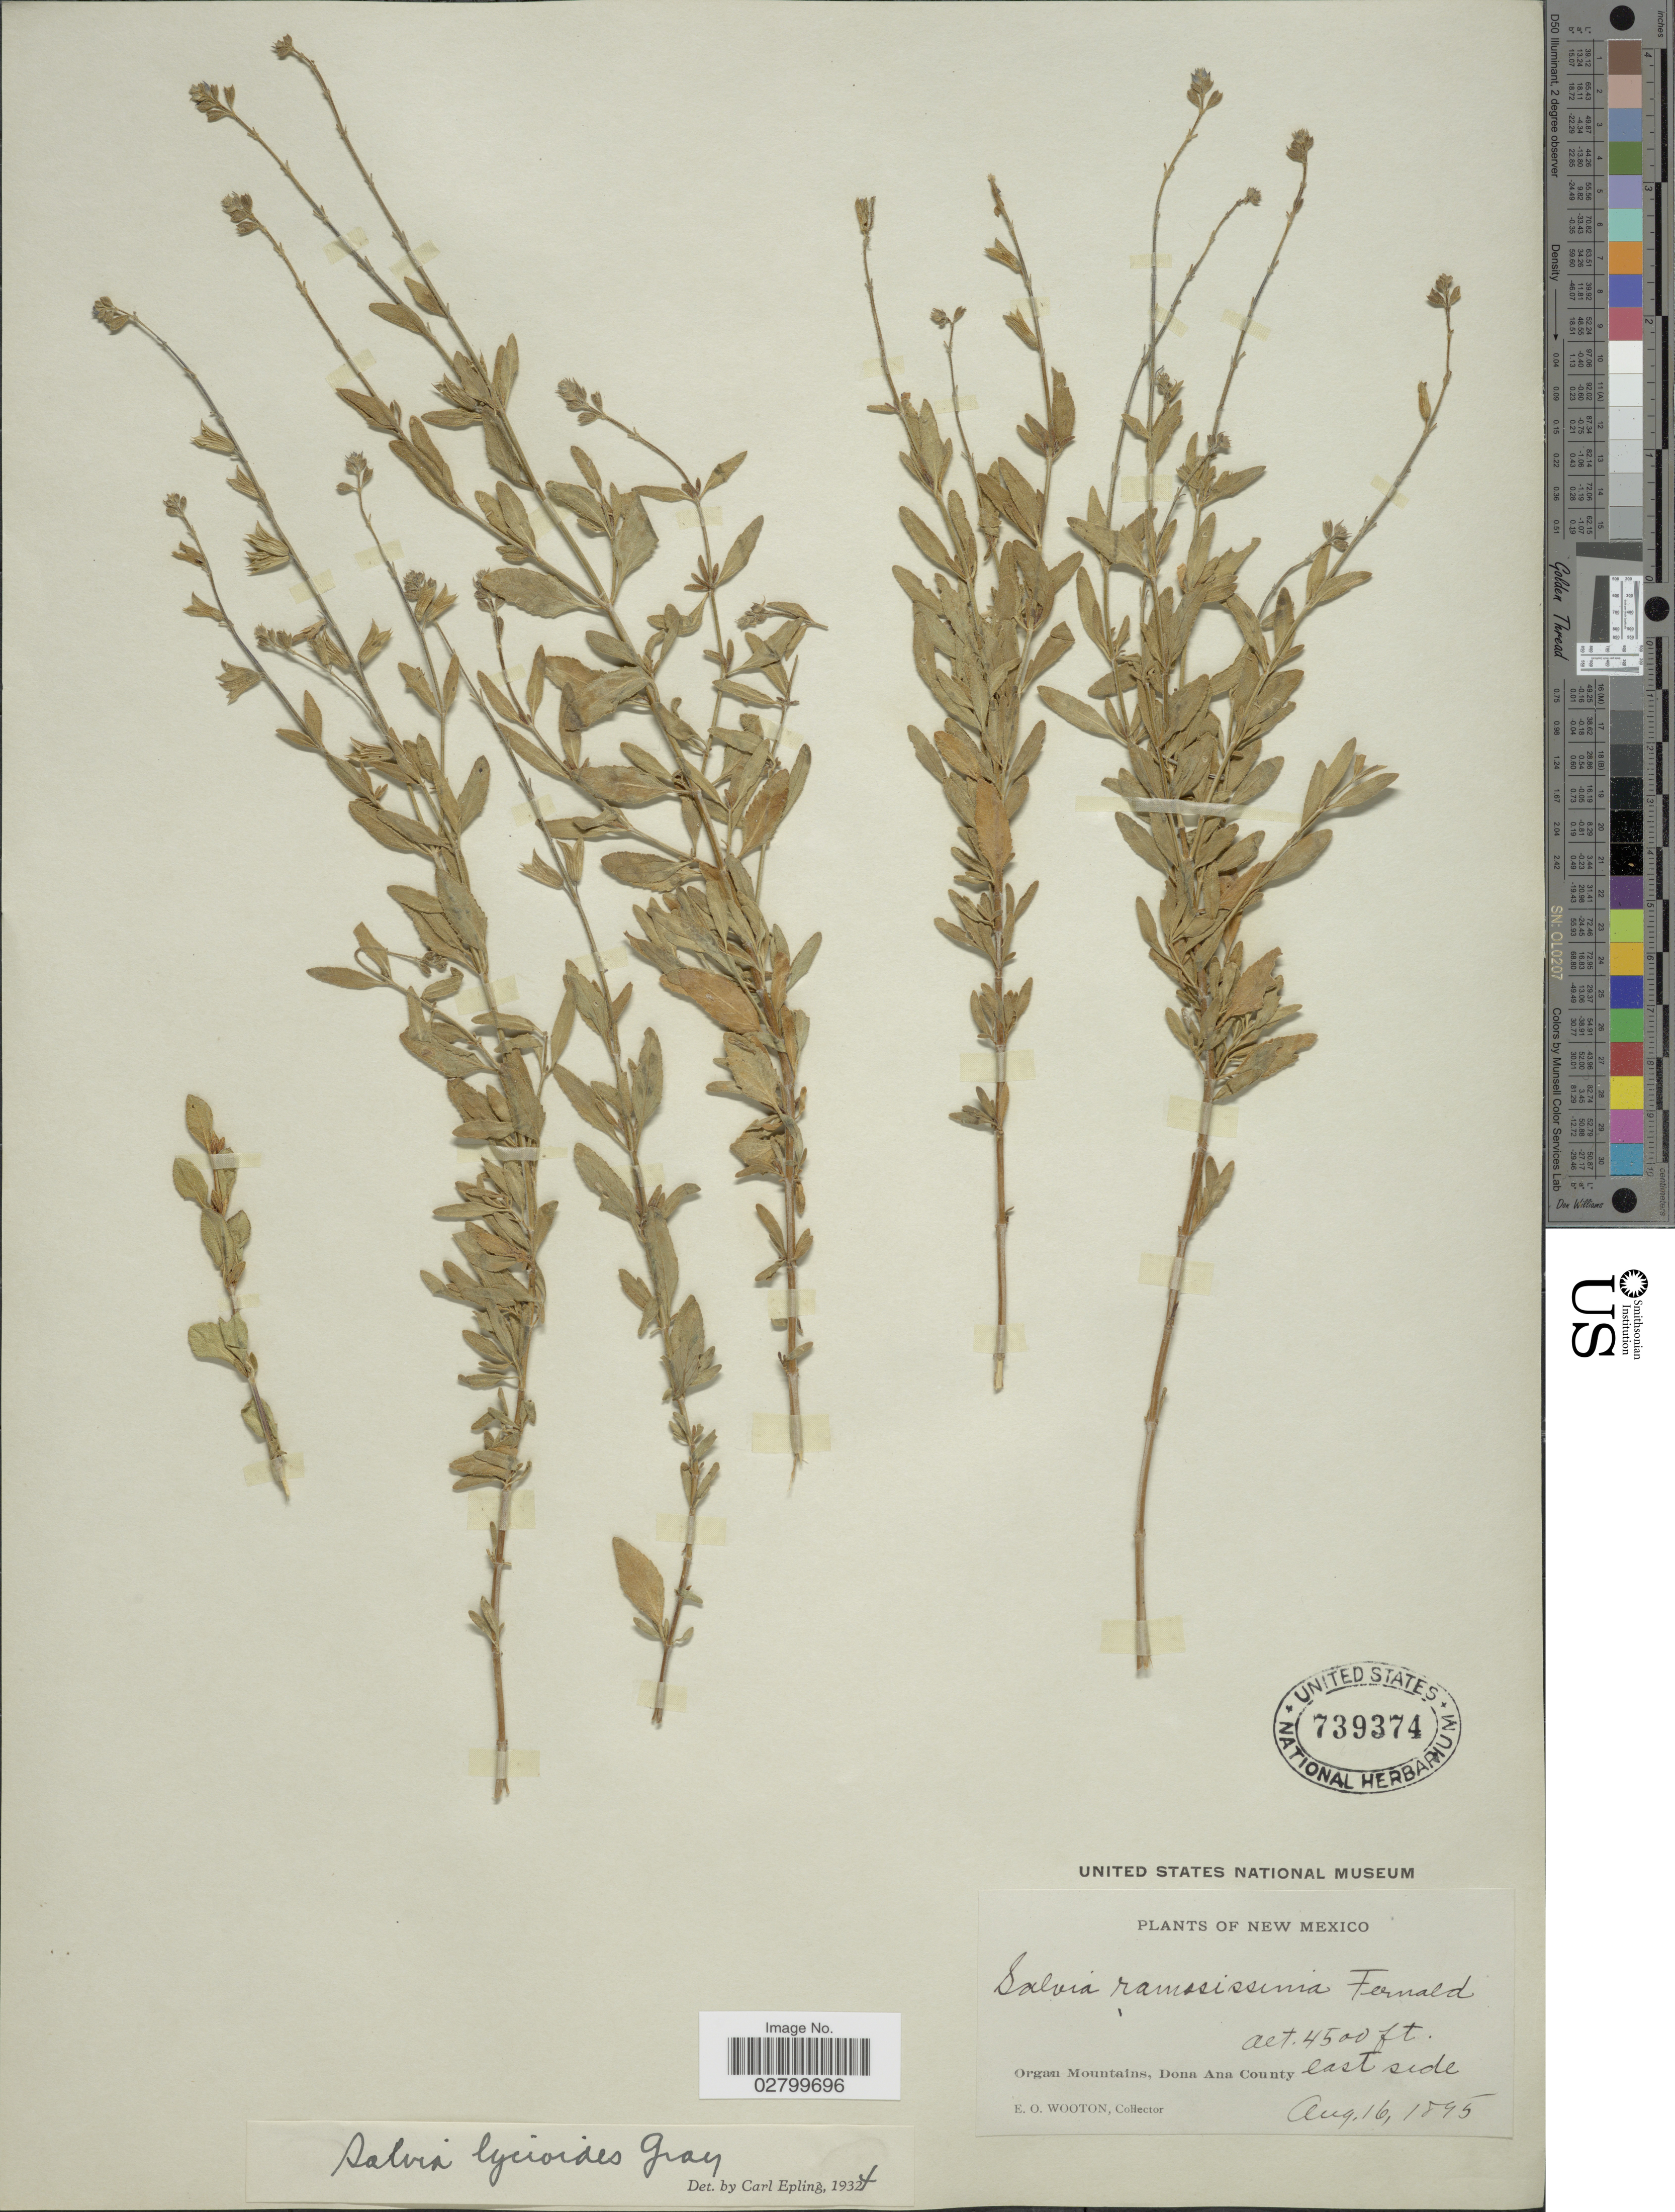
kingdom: Plantae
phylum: Tracheophyta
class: Magnoliopsida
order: Lamiales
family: Lamiaceae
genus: Salvia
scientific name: Salvia lycioides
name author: A. Gray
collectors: E. O. Wooton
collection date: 1895-08-16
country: United States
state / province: New Mexico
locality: Organ Mountains, Dona Ana County, east side.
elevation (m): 1372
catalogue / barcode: US 739374